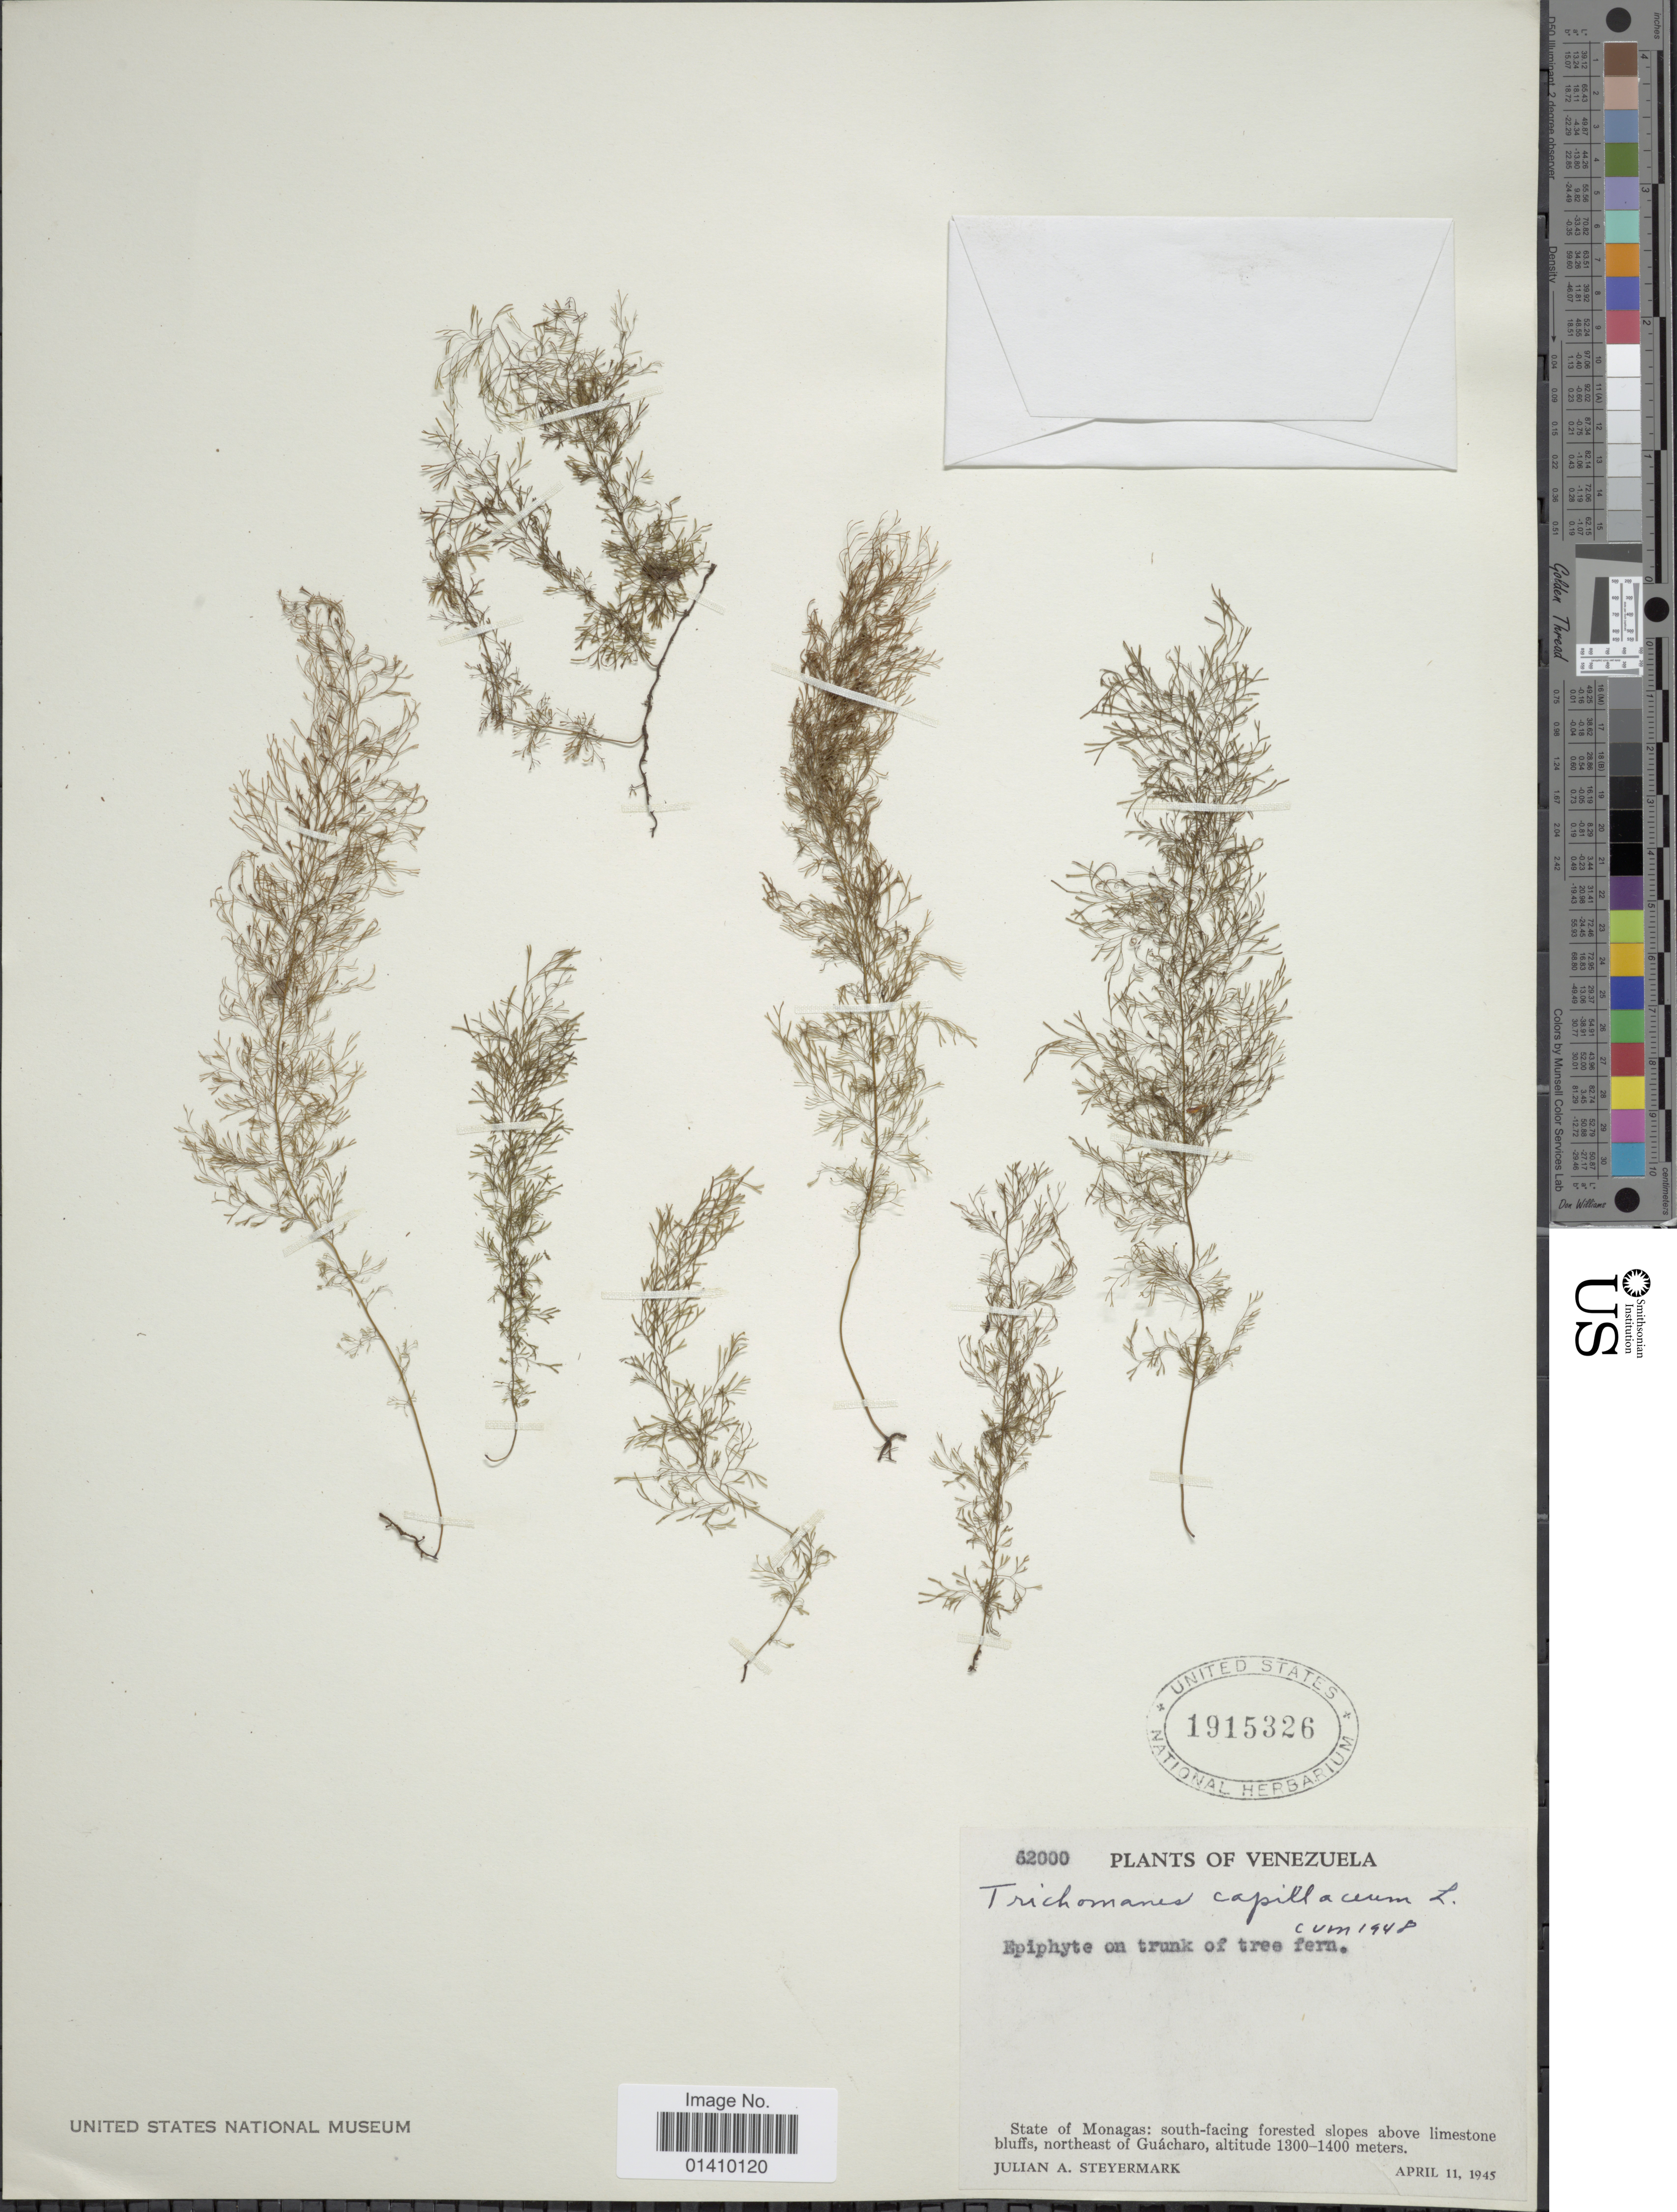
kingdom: Plantae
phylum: Tracheophyta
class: Polypodiopsida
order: Hymenophyllales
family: Hymenophyllaceae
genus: Polyphlebium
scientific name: Polyphlebium capillaceum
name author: (L.) Ebihara & Dubuisson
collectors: J. Steyermark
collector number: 52000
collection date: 1945-04-11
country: Venezuela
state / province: Monagas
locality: South-facing forested slopes above limestone bluffs, northeast of Guacharo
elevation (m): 1300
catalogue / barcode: US 1915326